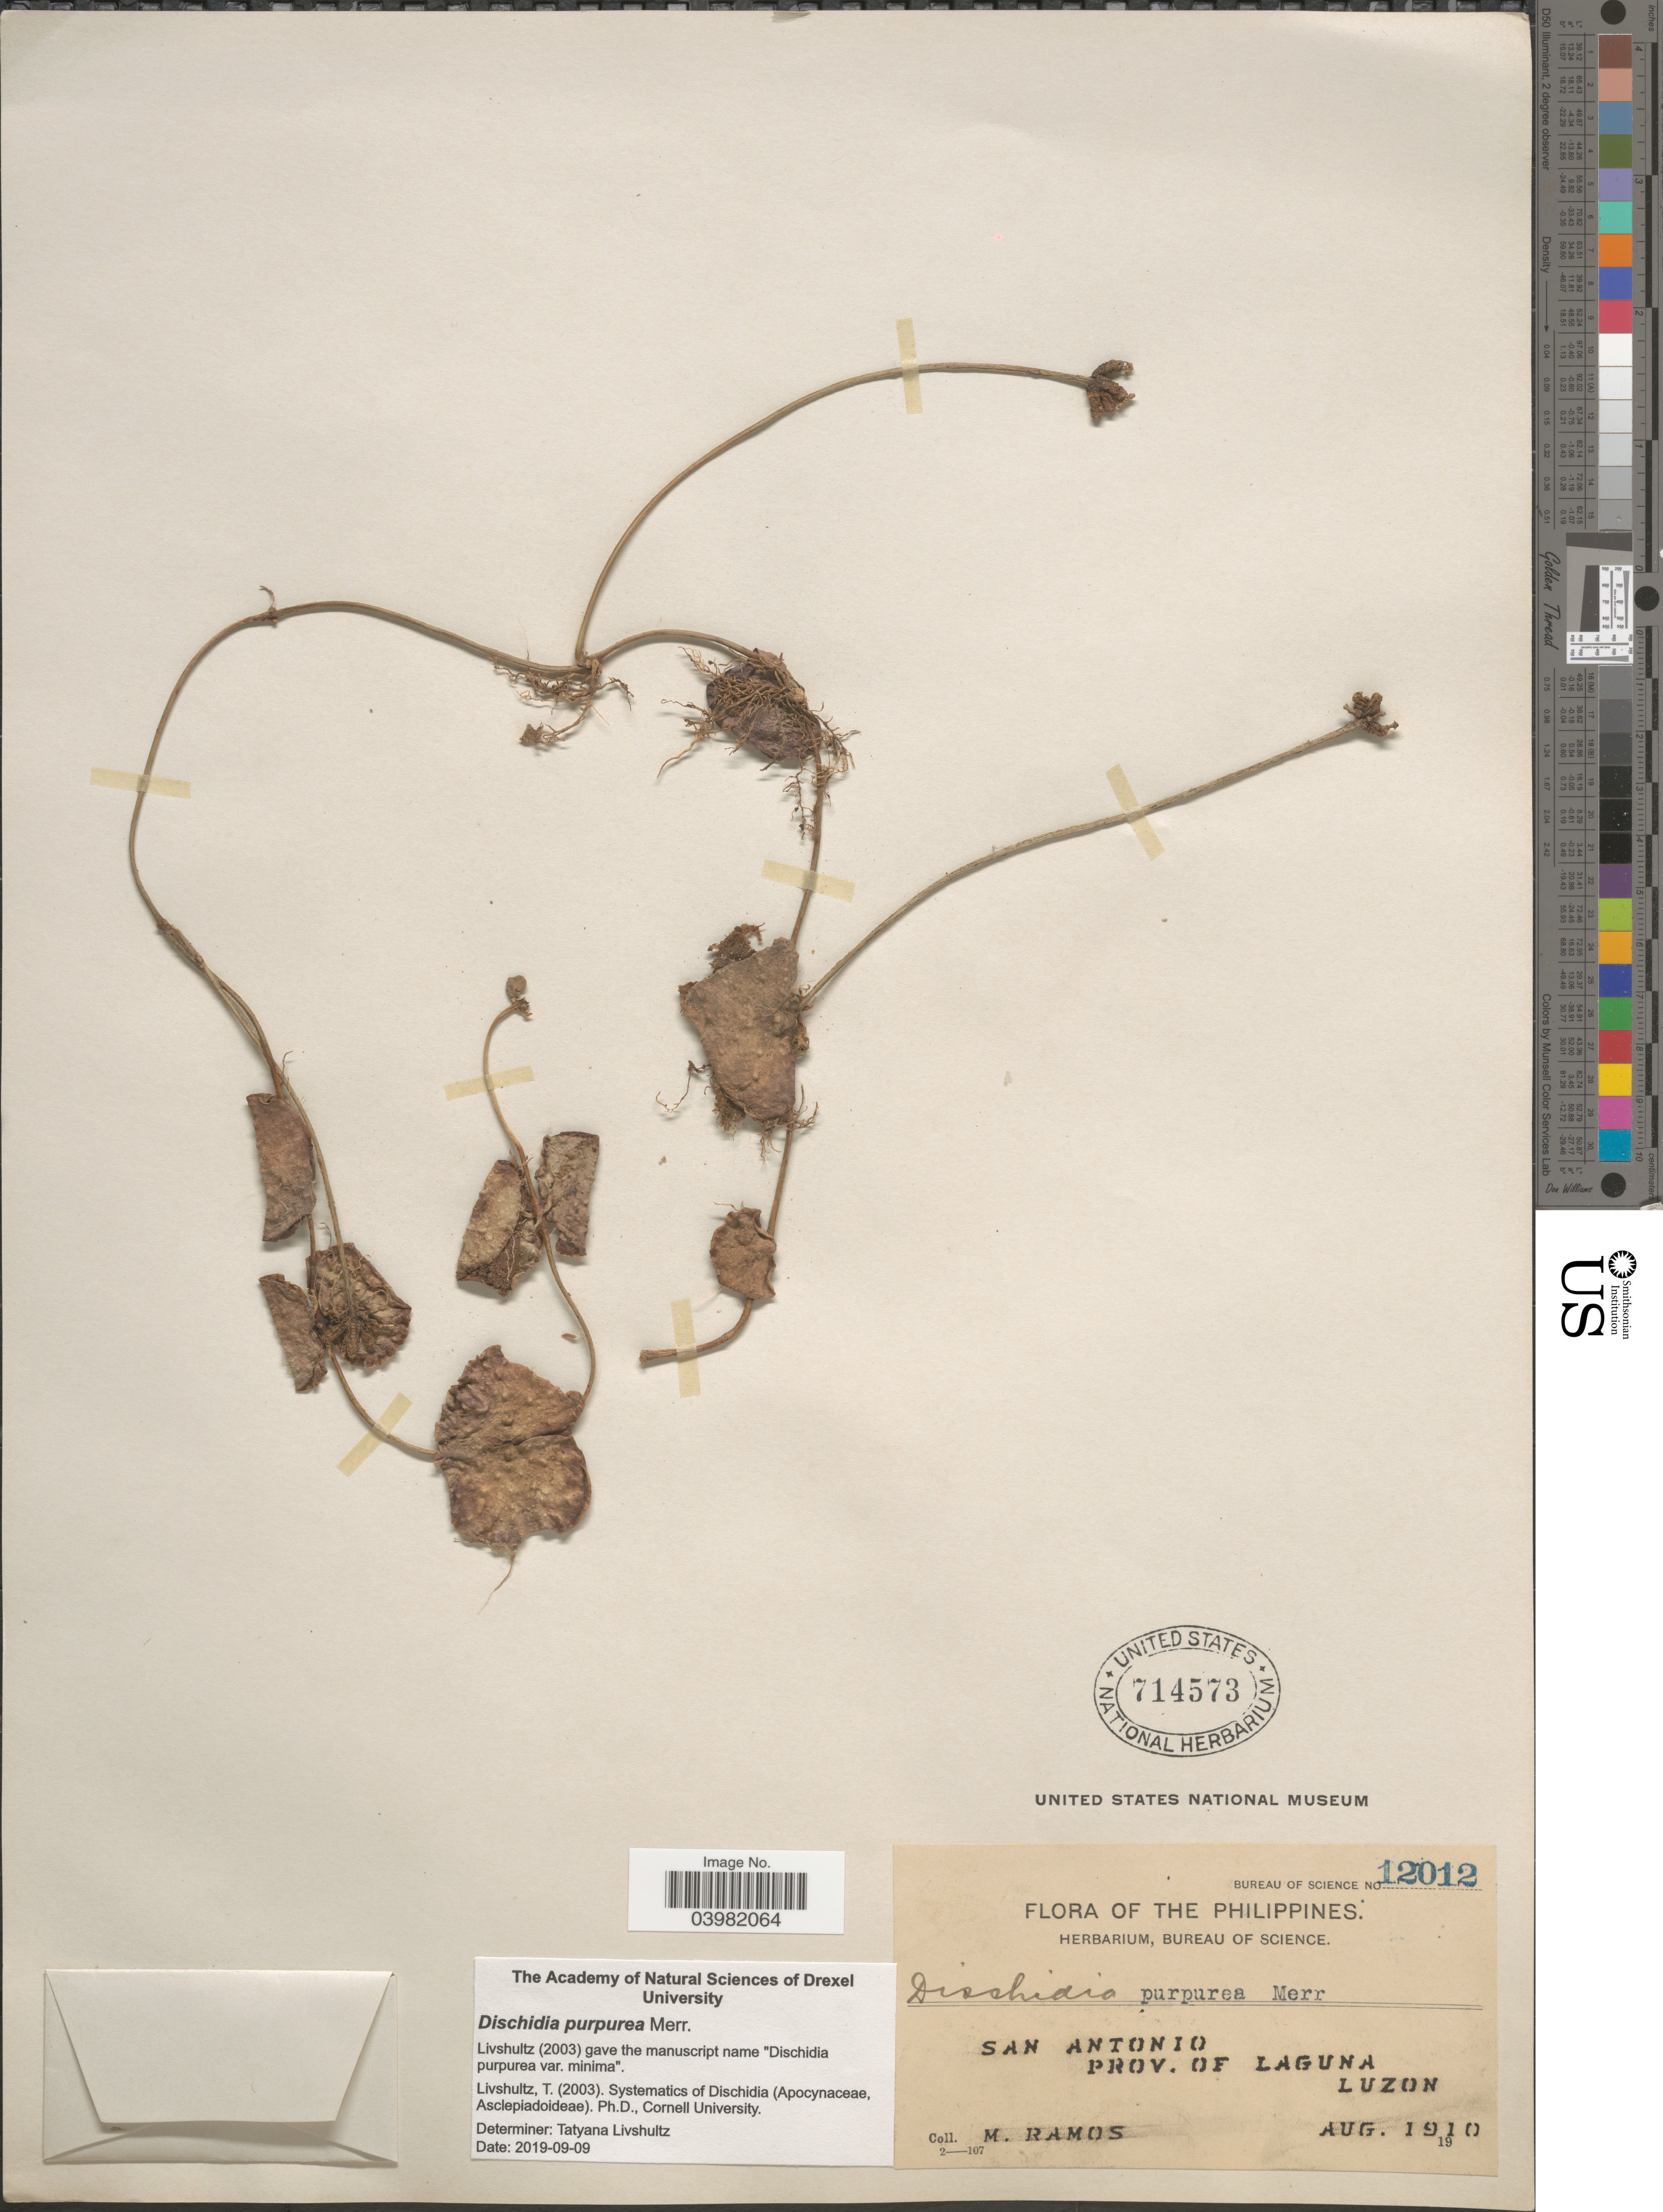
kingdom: Plantae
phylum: Tracheophyta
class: Magnoliopsida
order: Gentianales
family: Apocynaceae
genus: Dischidia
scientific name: Dischidia purpurea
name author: Merr.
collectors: M. Ramos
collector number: Bureau of Science 12012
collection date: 1910-08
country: Philippines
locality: San Antonio. Prov. of Laguna. Luzon.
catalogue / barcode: US 714573